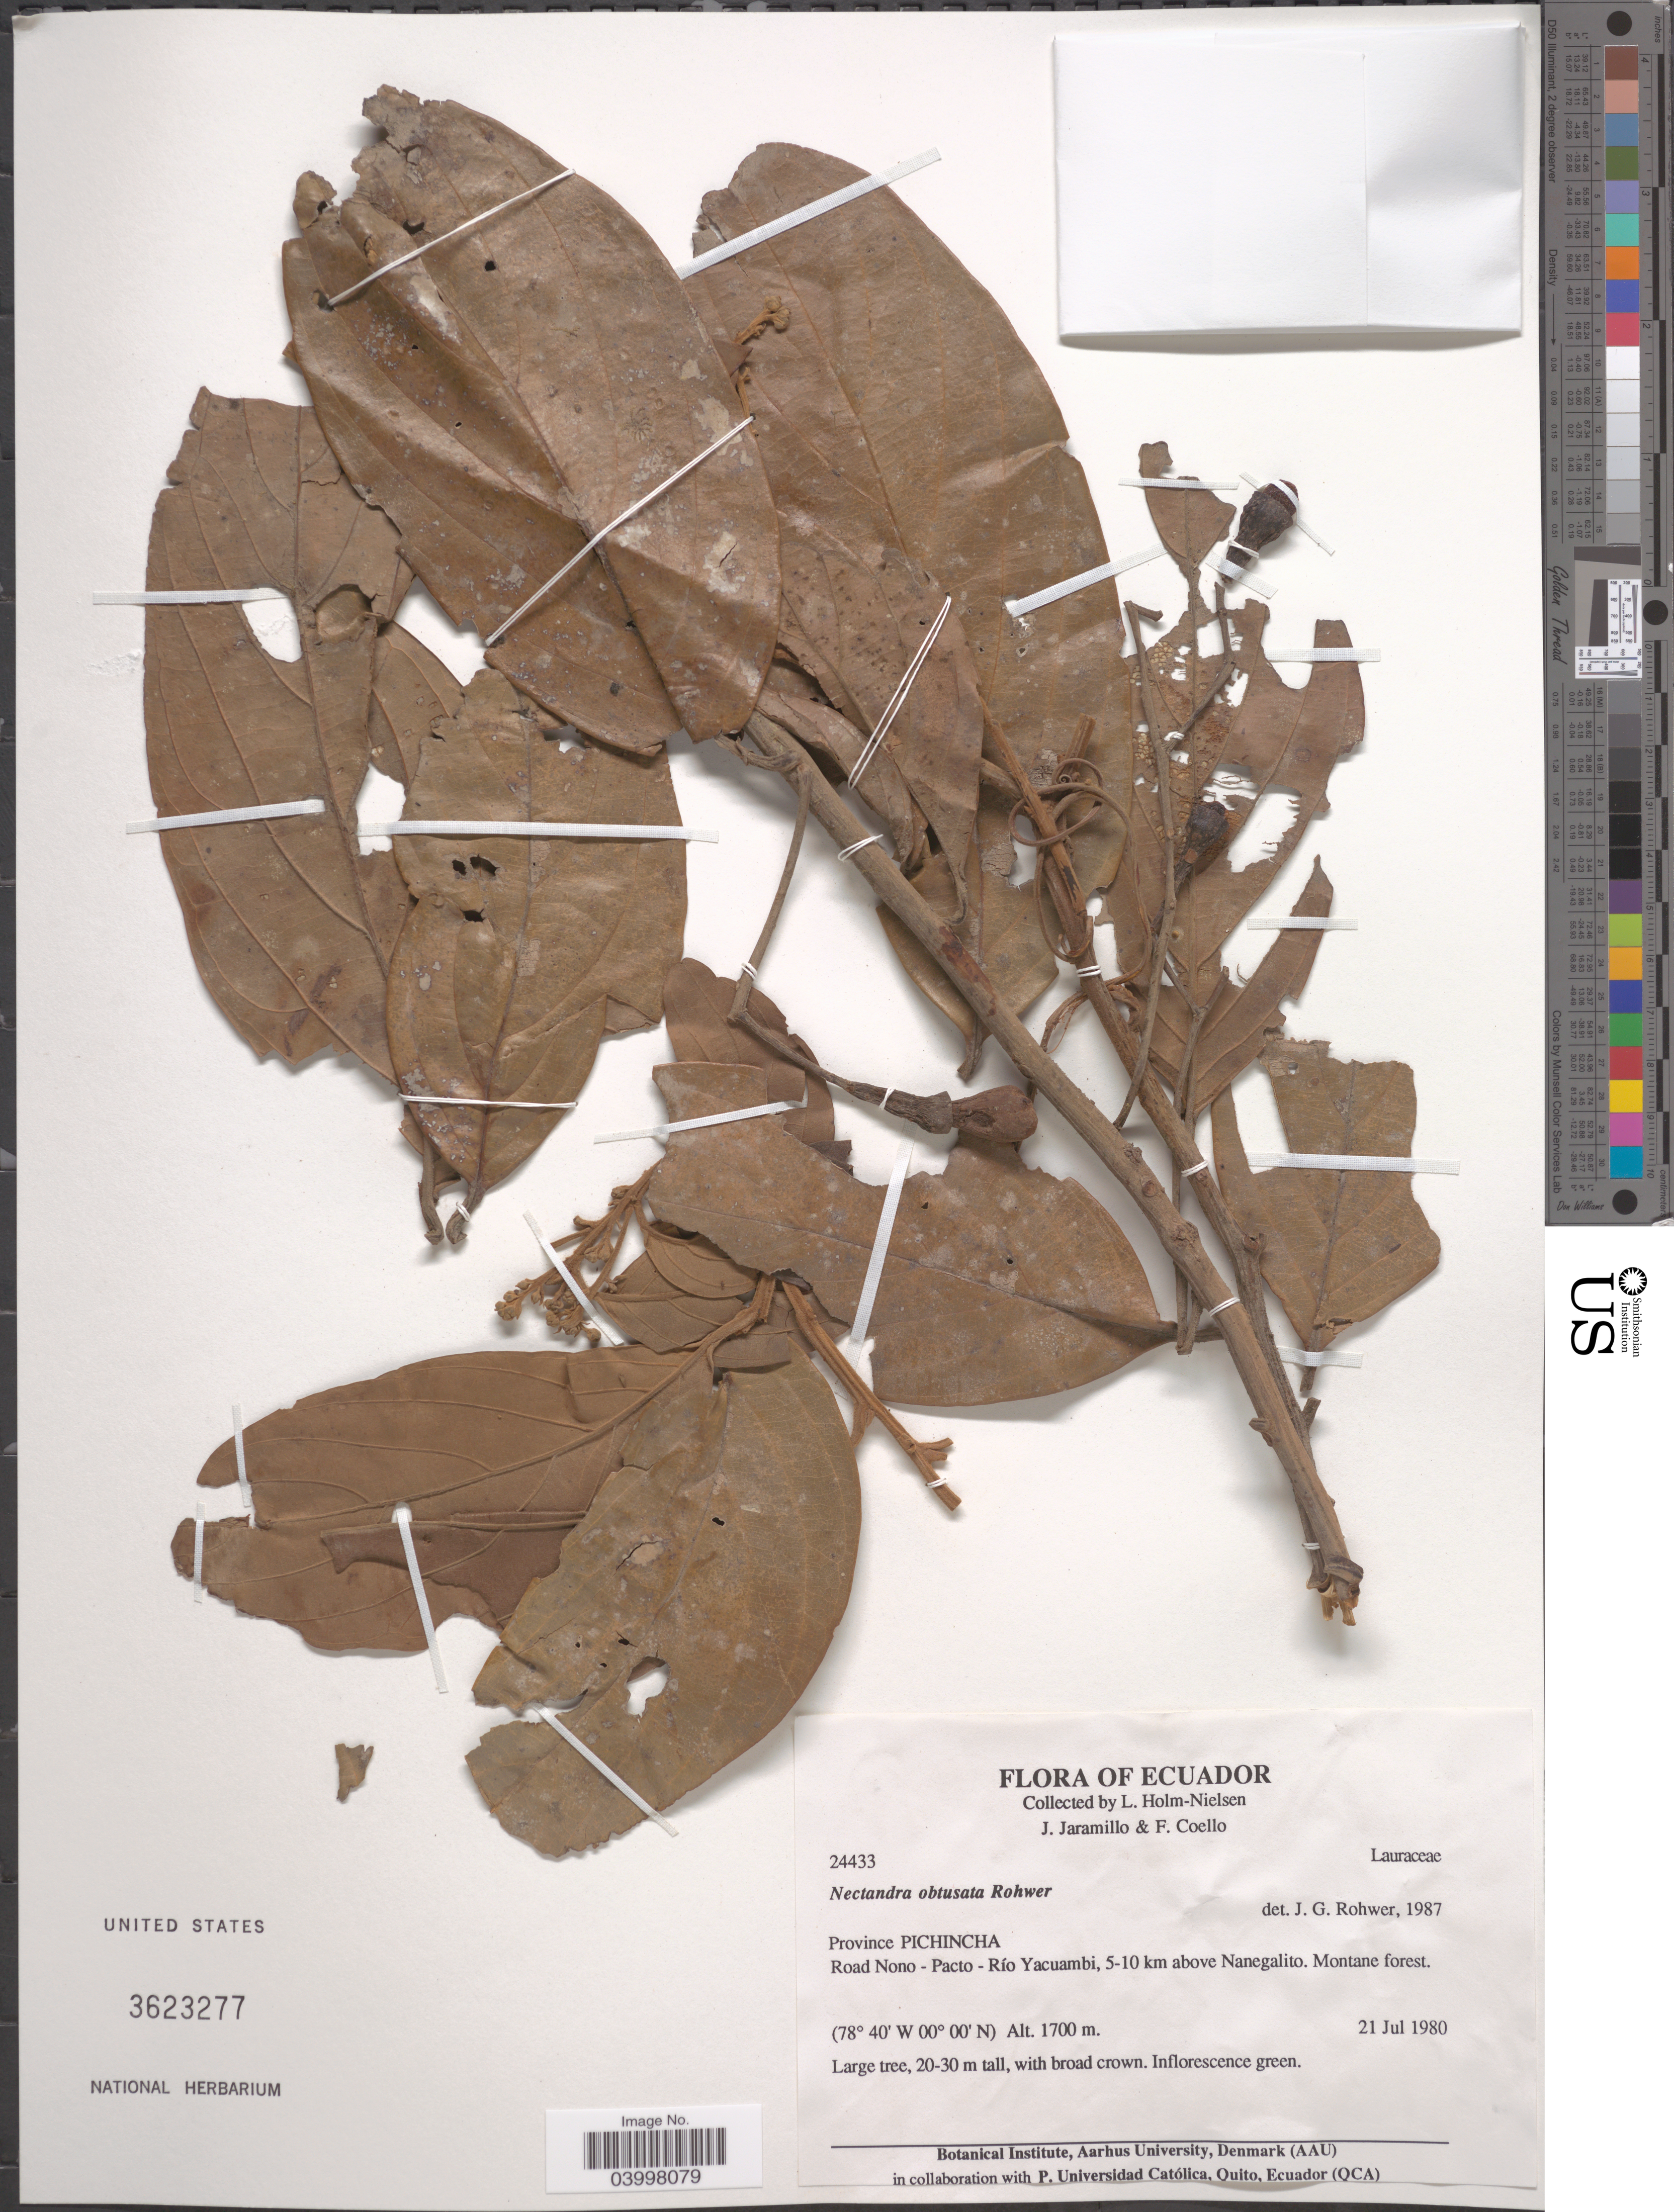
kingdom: Plantae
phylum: Tracheophyta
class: Magnoliopsida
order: Laurales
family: Lauraceae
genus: Nectandra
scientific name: Nectandra obtusata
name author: Rohwer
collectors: L. B. Holm-Nielsen, J. Jaramillo & F. Coello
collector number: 24433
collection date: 1980-07-21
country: Ecuador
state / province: Pichincha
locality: Road Nono - Pacto - Río Yacuambi, 5-10 km above Nanegalito.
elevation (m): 1700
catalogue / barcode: US 3623277